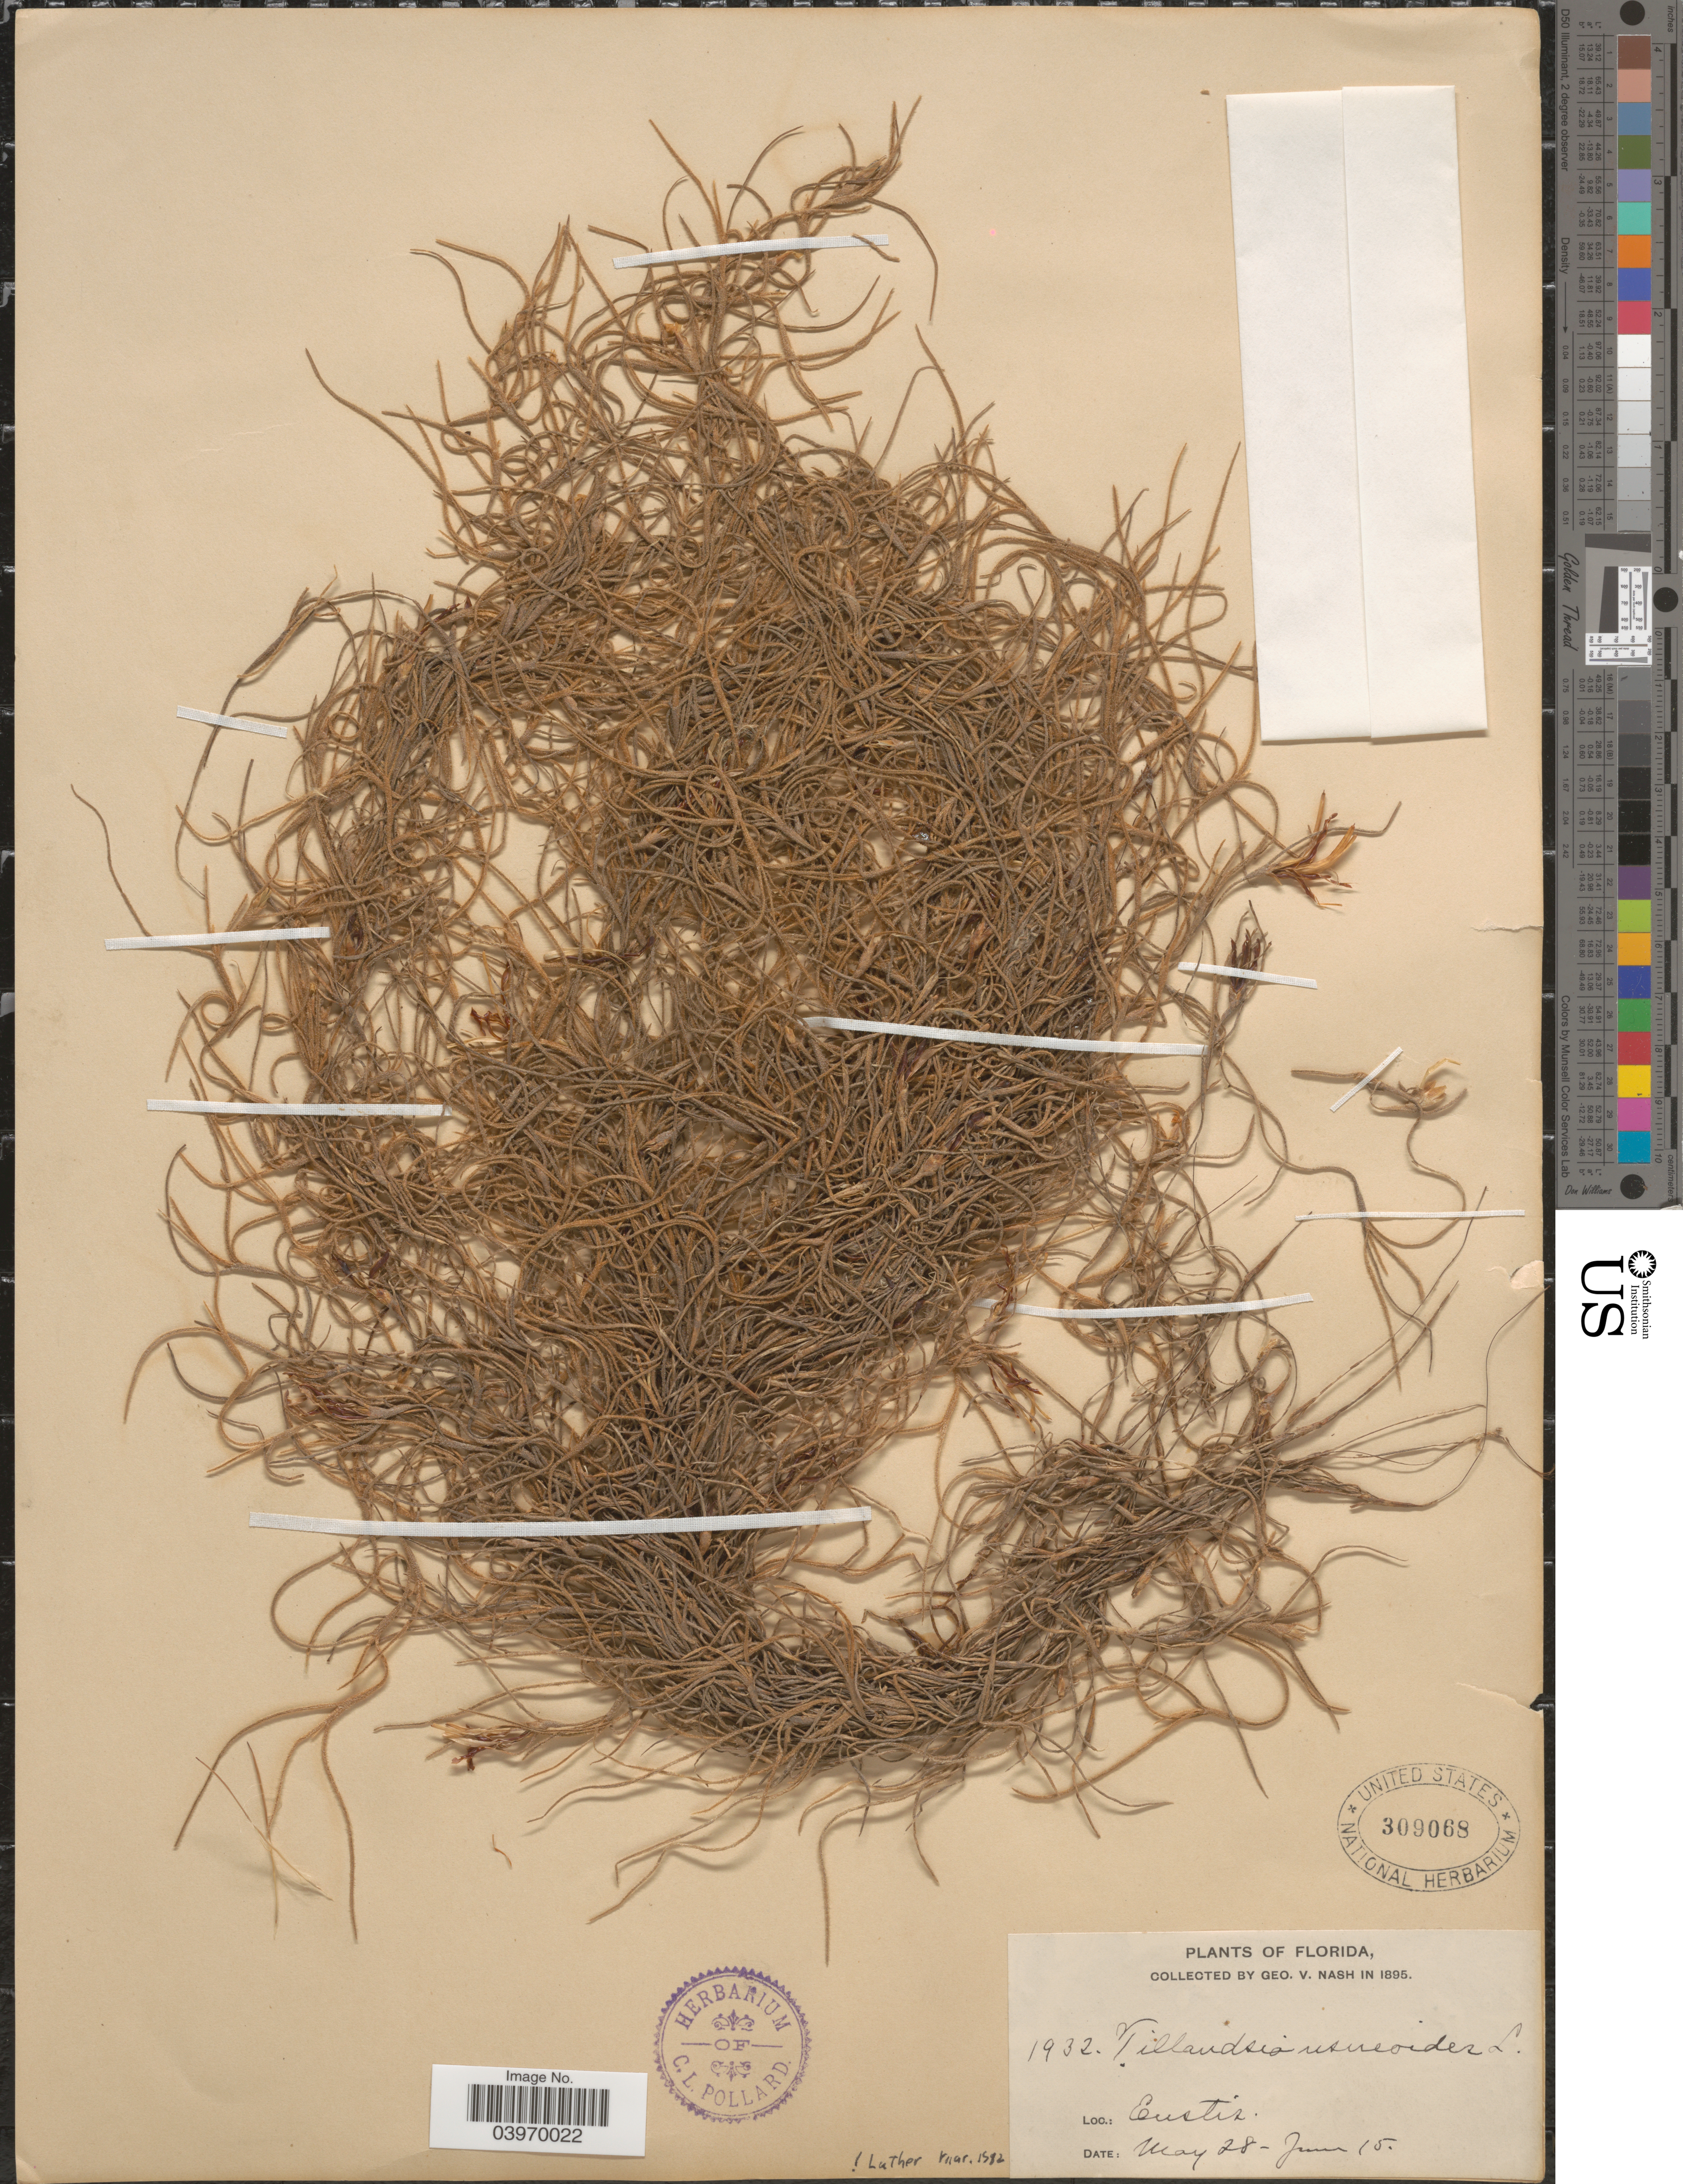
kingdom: Plantae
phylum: Tracheophyta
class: Liliopsida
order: Poales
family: Bromeliaceae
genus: Tillandsia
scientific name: Tillandsia usneoides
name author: (L.) L.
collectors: G. V. Nash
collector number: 1932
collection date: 1895-05-28/1895-06-15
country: United States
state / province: Florida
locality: Eustis.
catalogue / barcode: US 309068